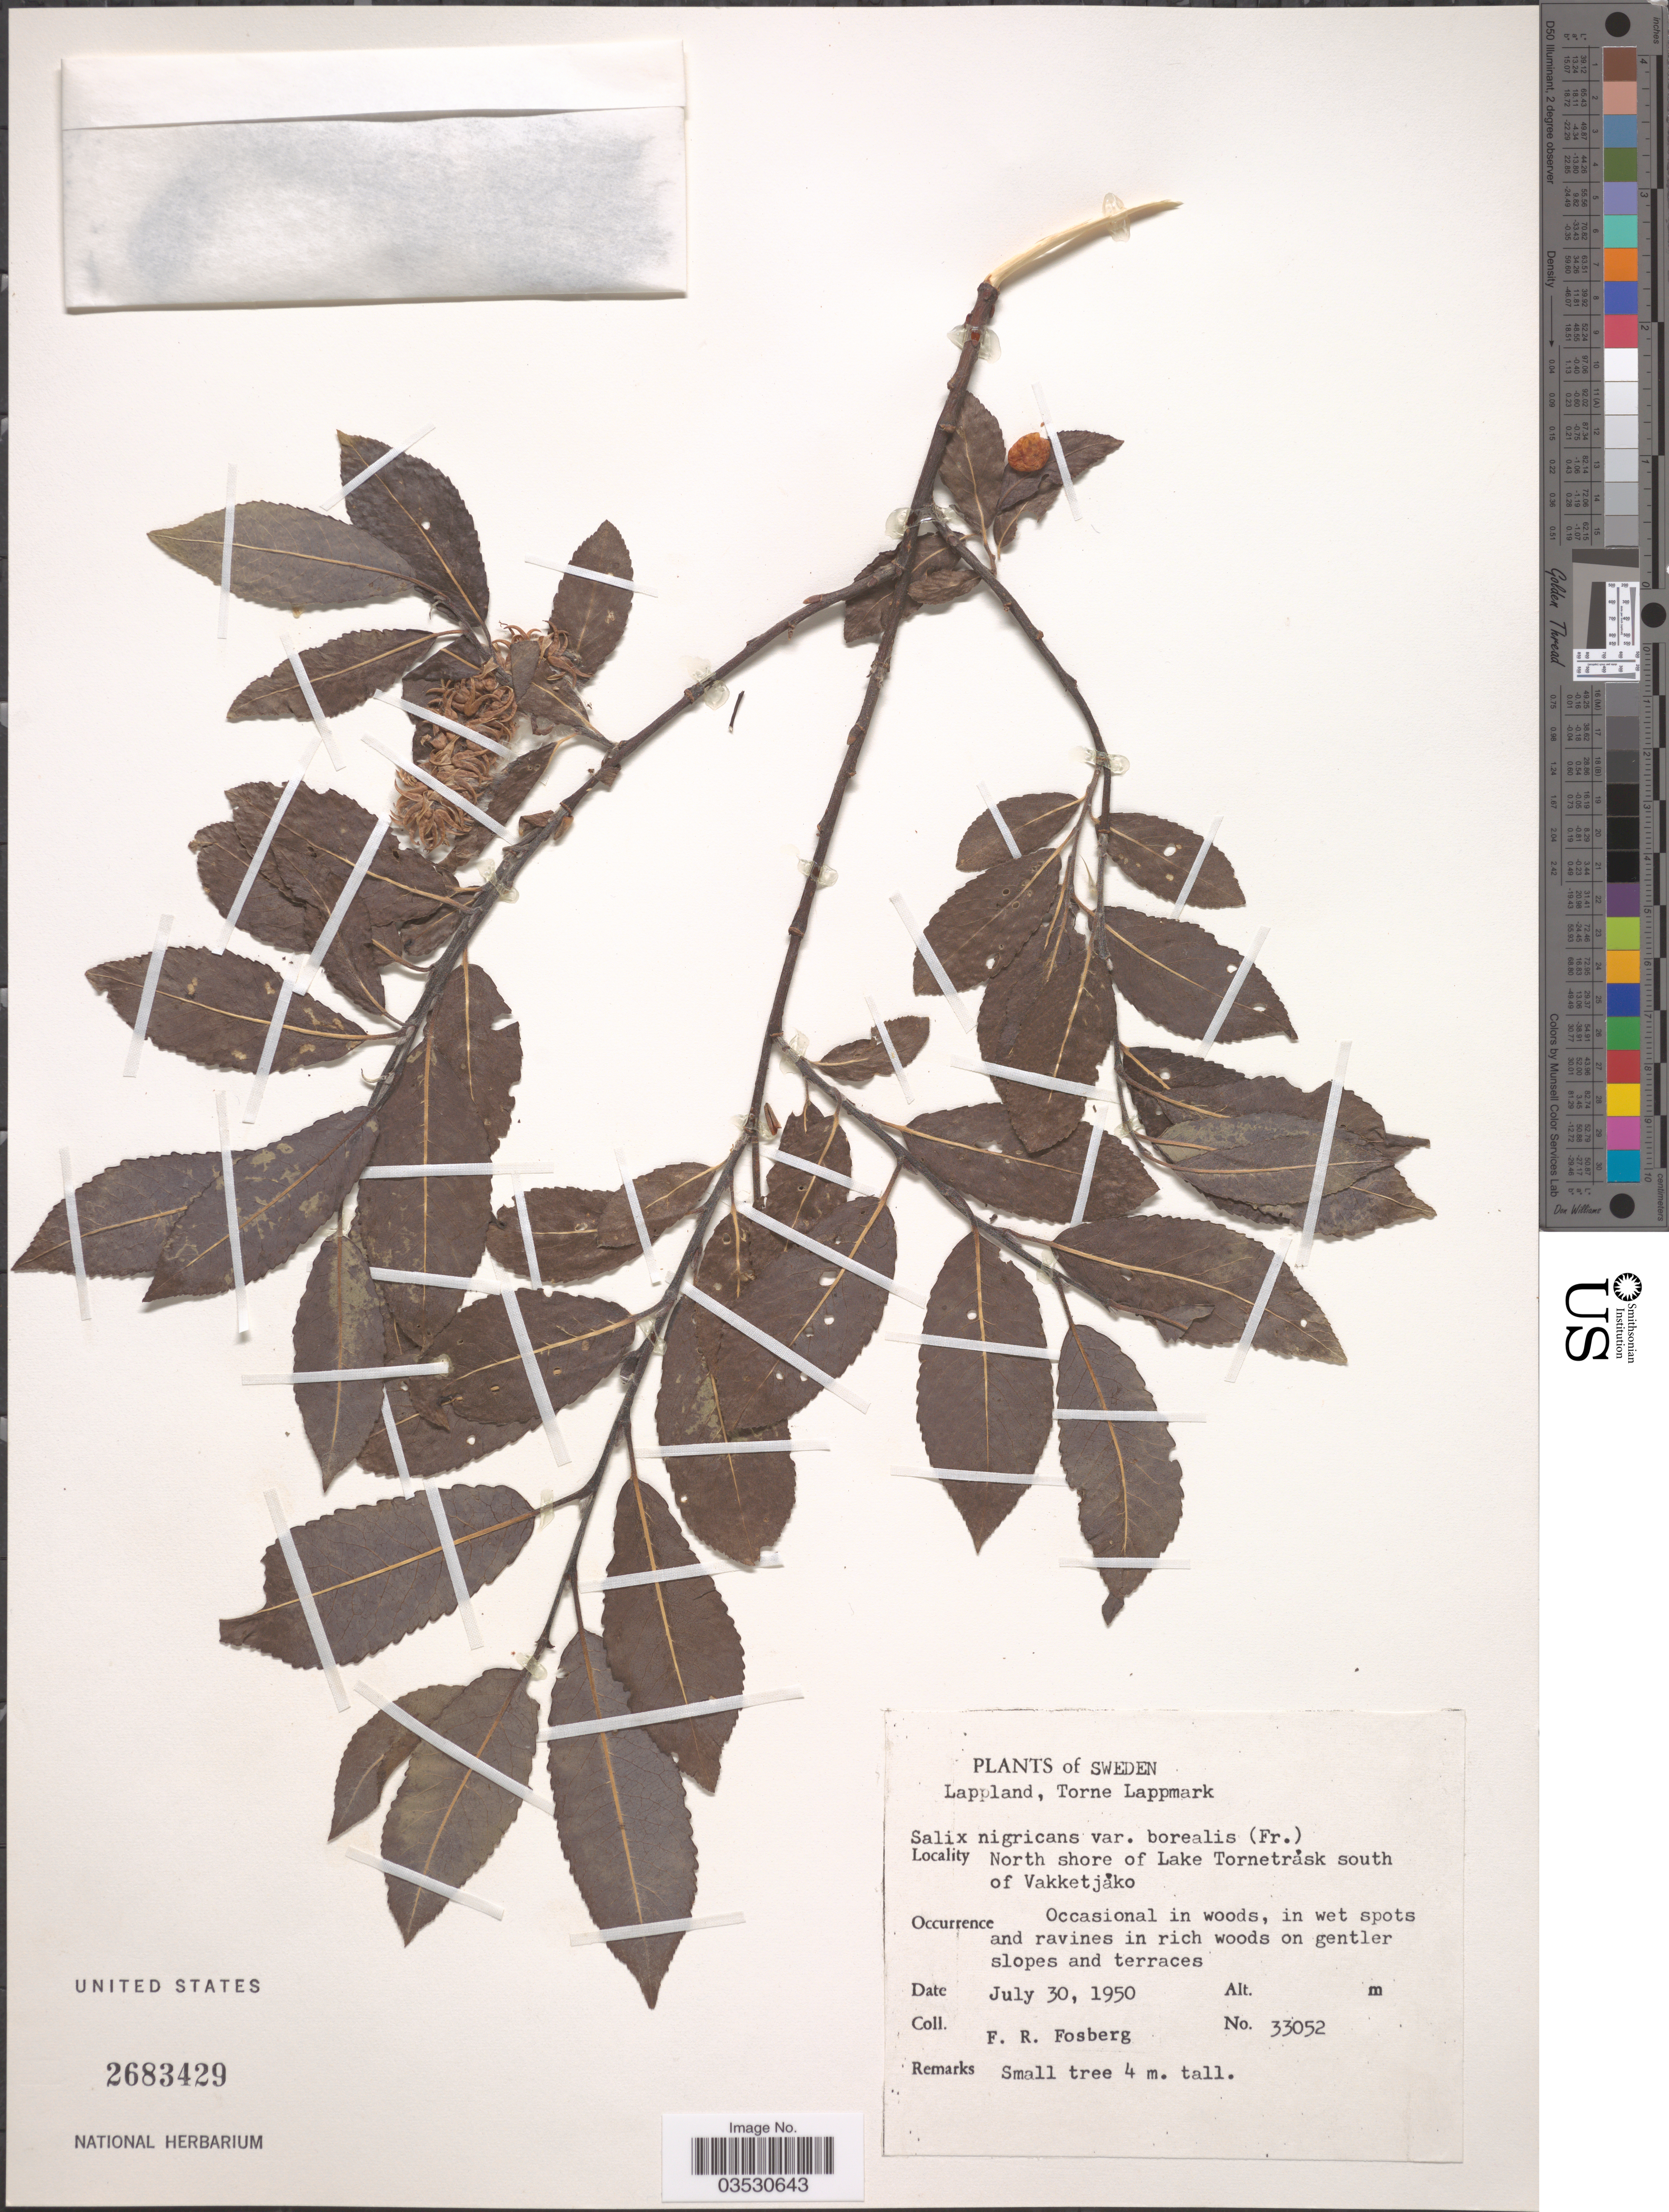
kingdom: Plantae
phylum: Tracheophyta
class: Magnoliopsida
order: Malpighiales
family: Salicaceae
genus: Salix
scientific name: Salix myrsinifolia subsp. borealis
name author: (Flod.) A.K. Skvortsov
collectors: F. R. Fosberg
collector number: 33052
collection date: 1950-07-30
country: Sweden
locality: Lappland, Torne Lappmark. North shore of Lake Tornetrask south of Vakketjåko.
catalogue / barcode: US 2683429